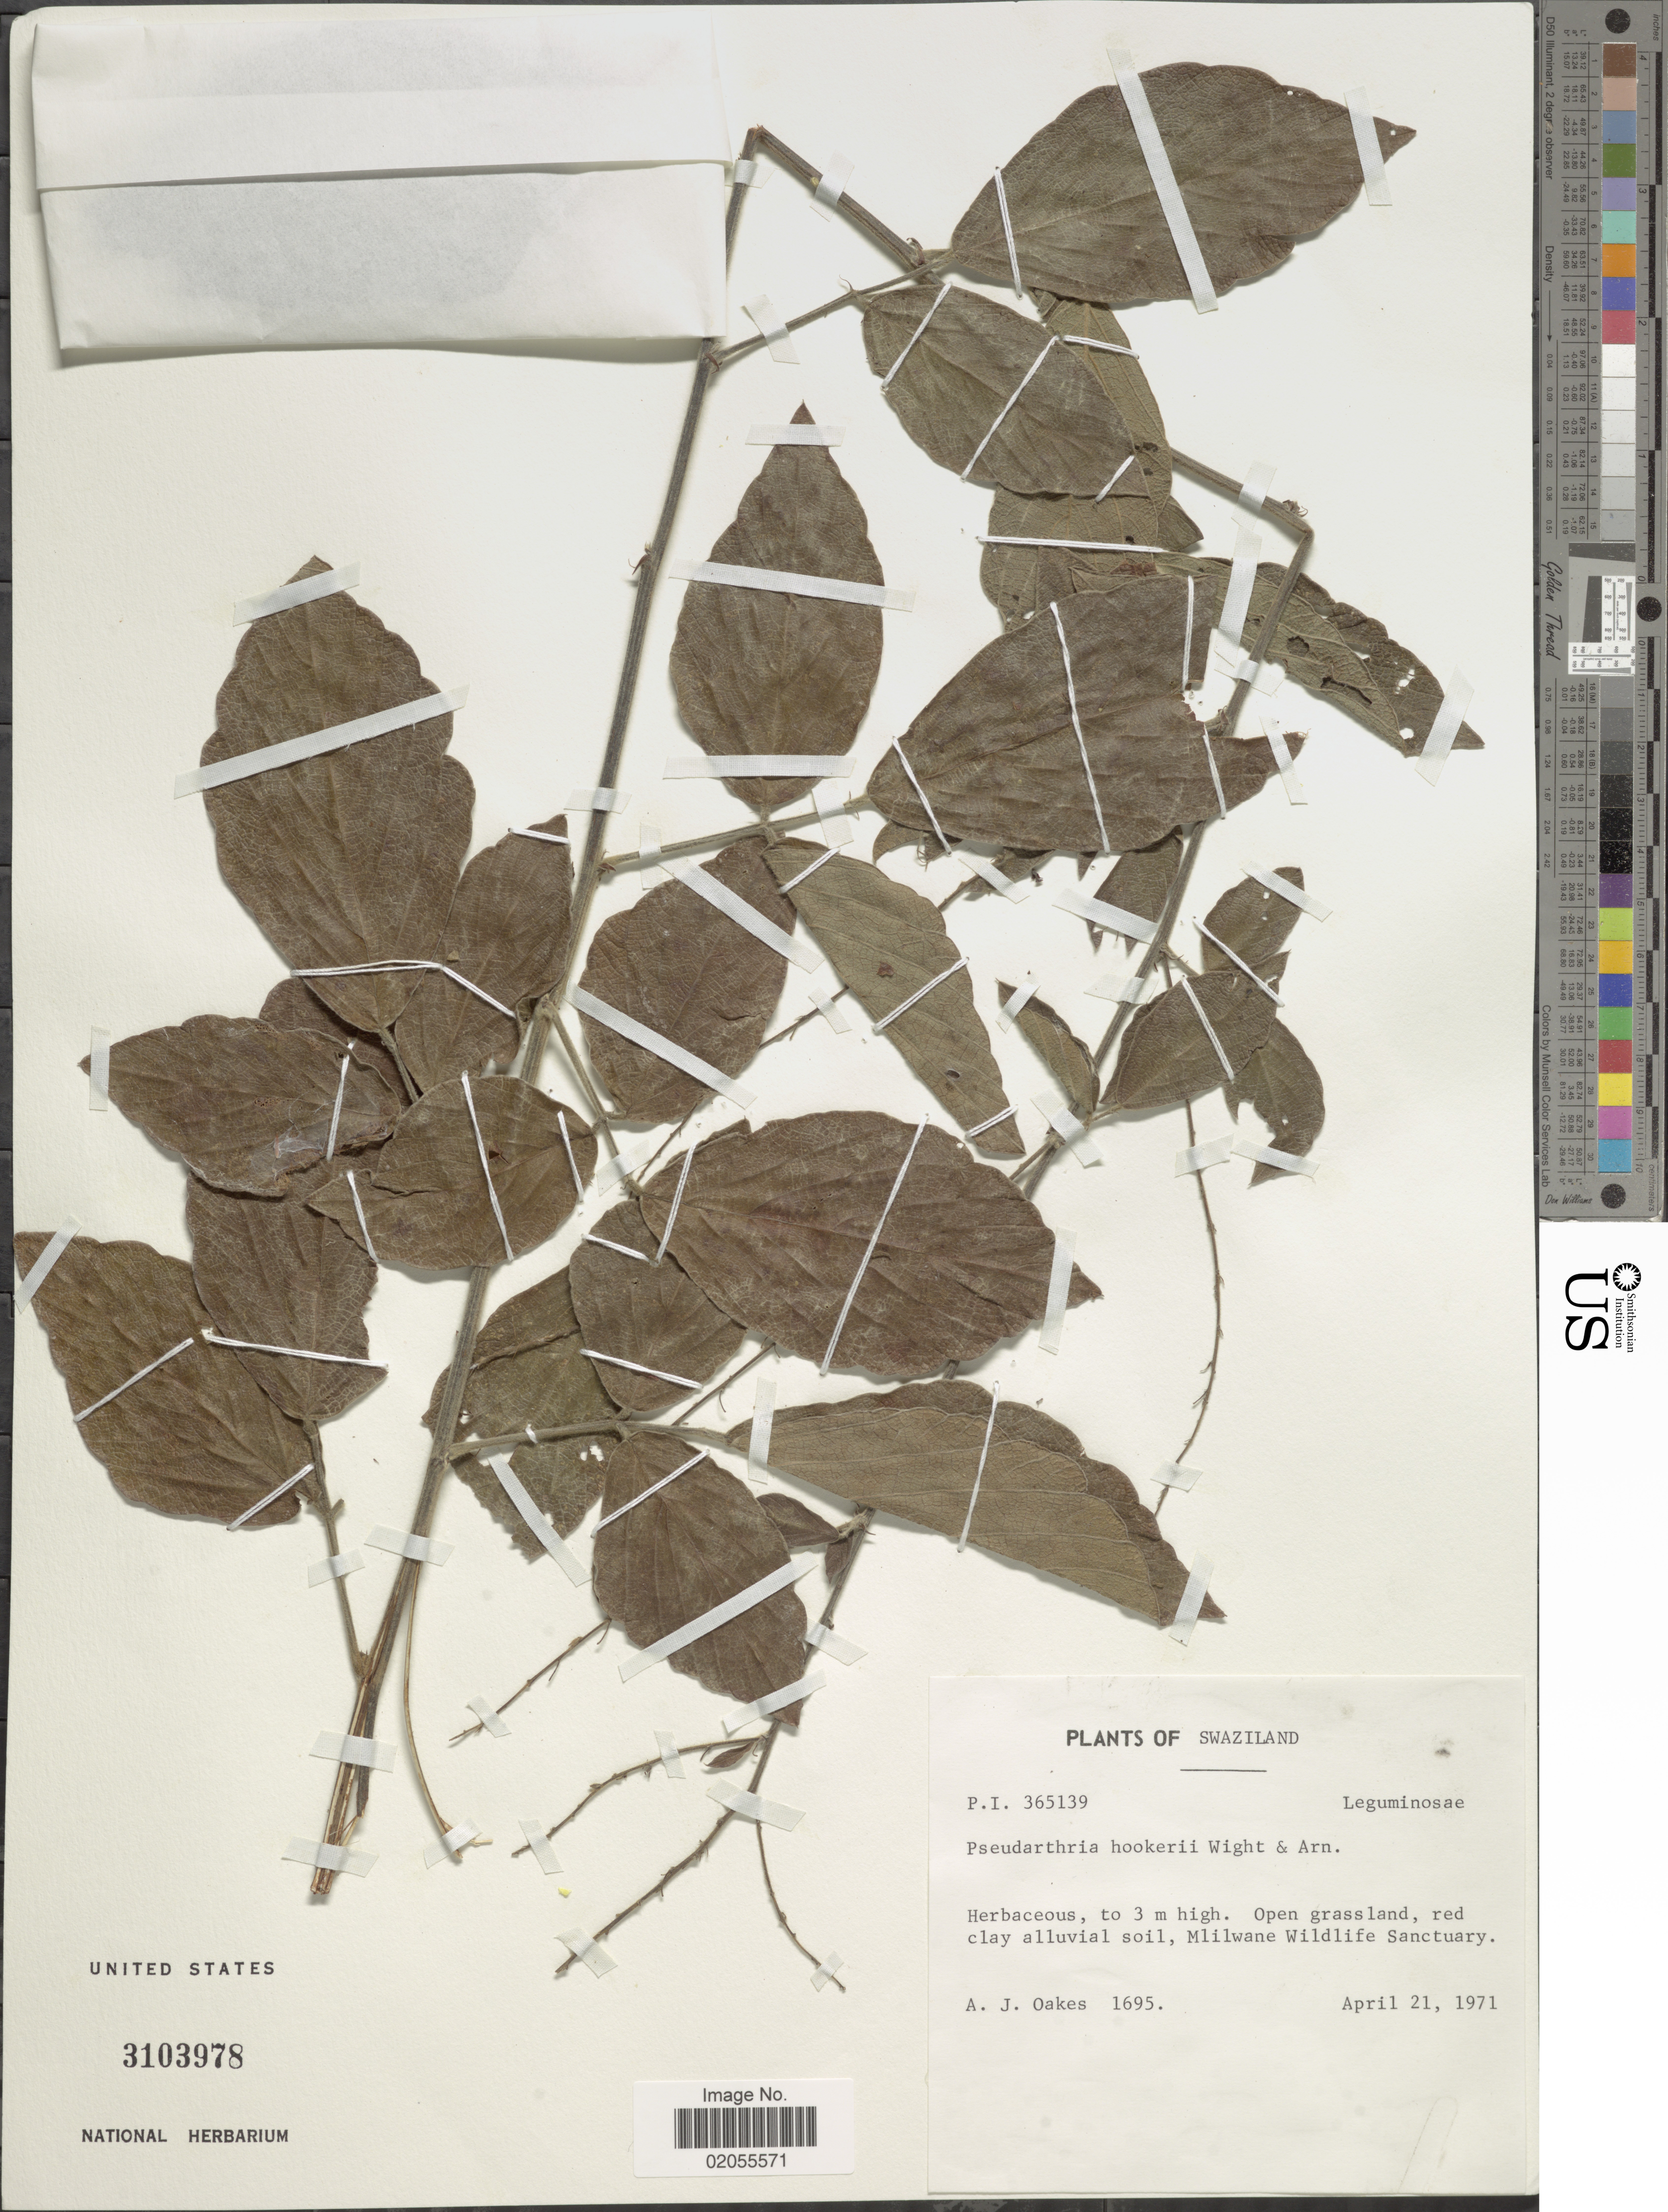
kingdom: Plantae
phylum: Tracheophyta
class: Magnoliopsida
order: Fabales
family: Fabaceae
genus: Pseudarthria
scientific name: Pseudarthria hookeri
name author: Wight & Arn.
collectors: A. Oakes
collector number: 1695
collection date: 1971-04-21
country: Eswatini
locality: Mlilwane Wildlife Sanctuary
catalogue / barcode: US 3103978